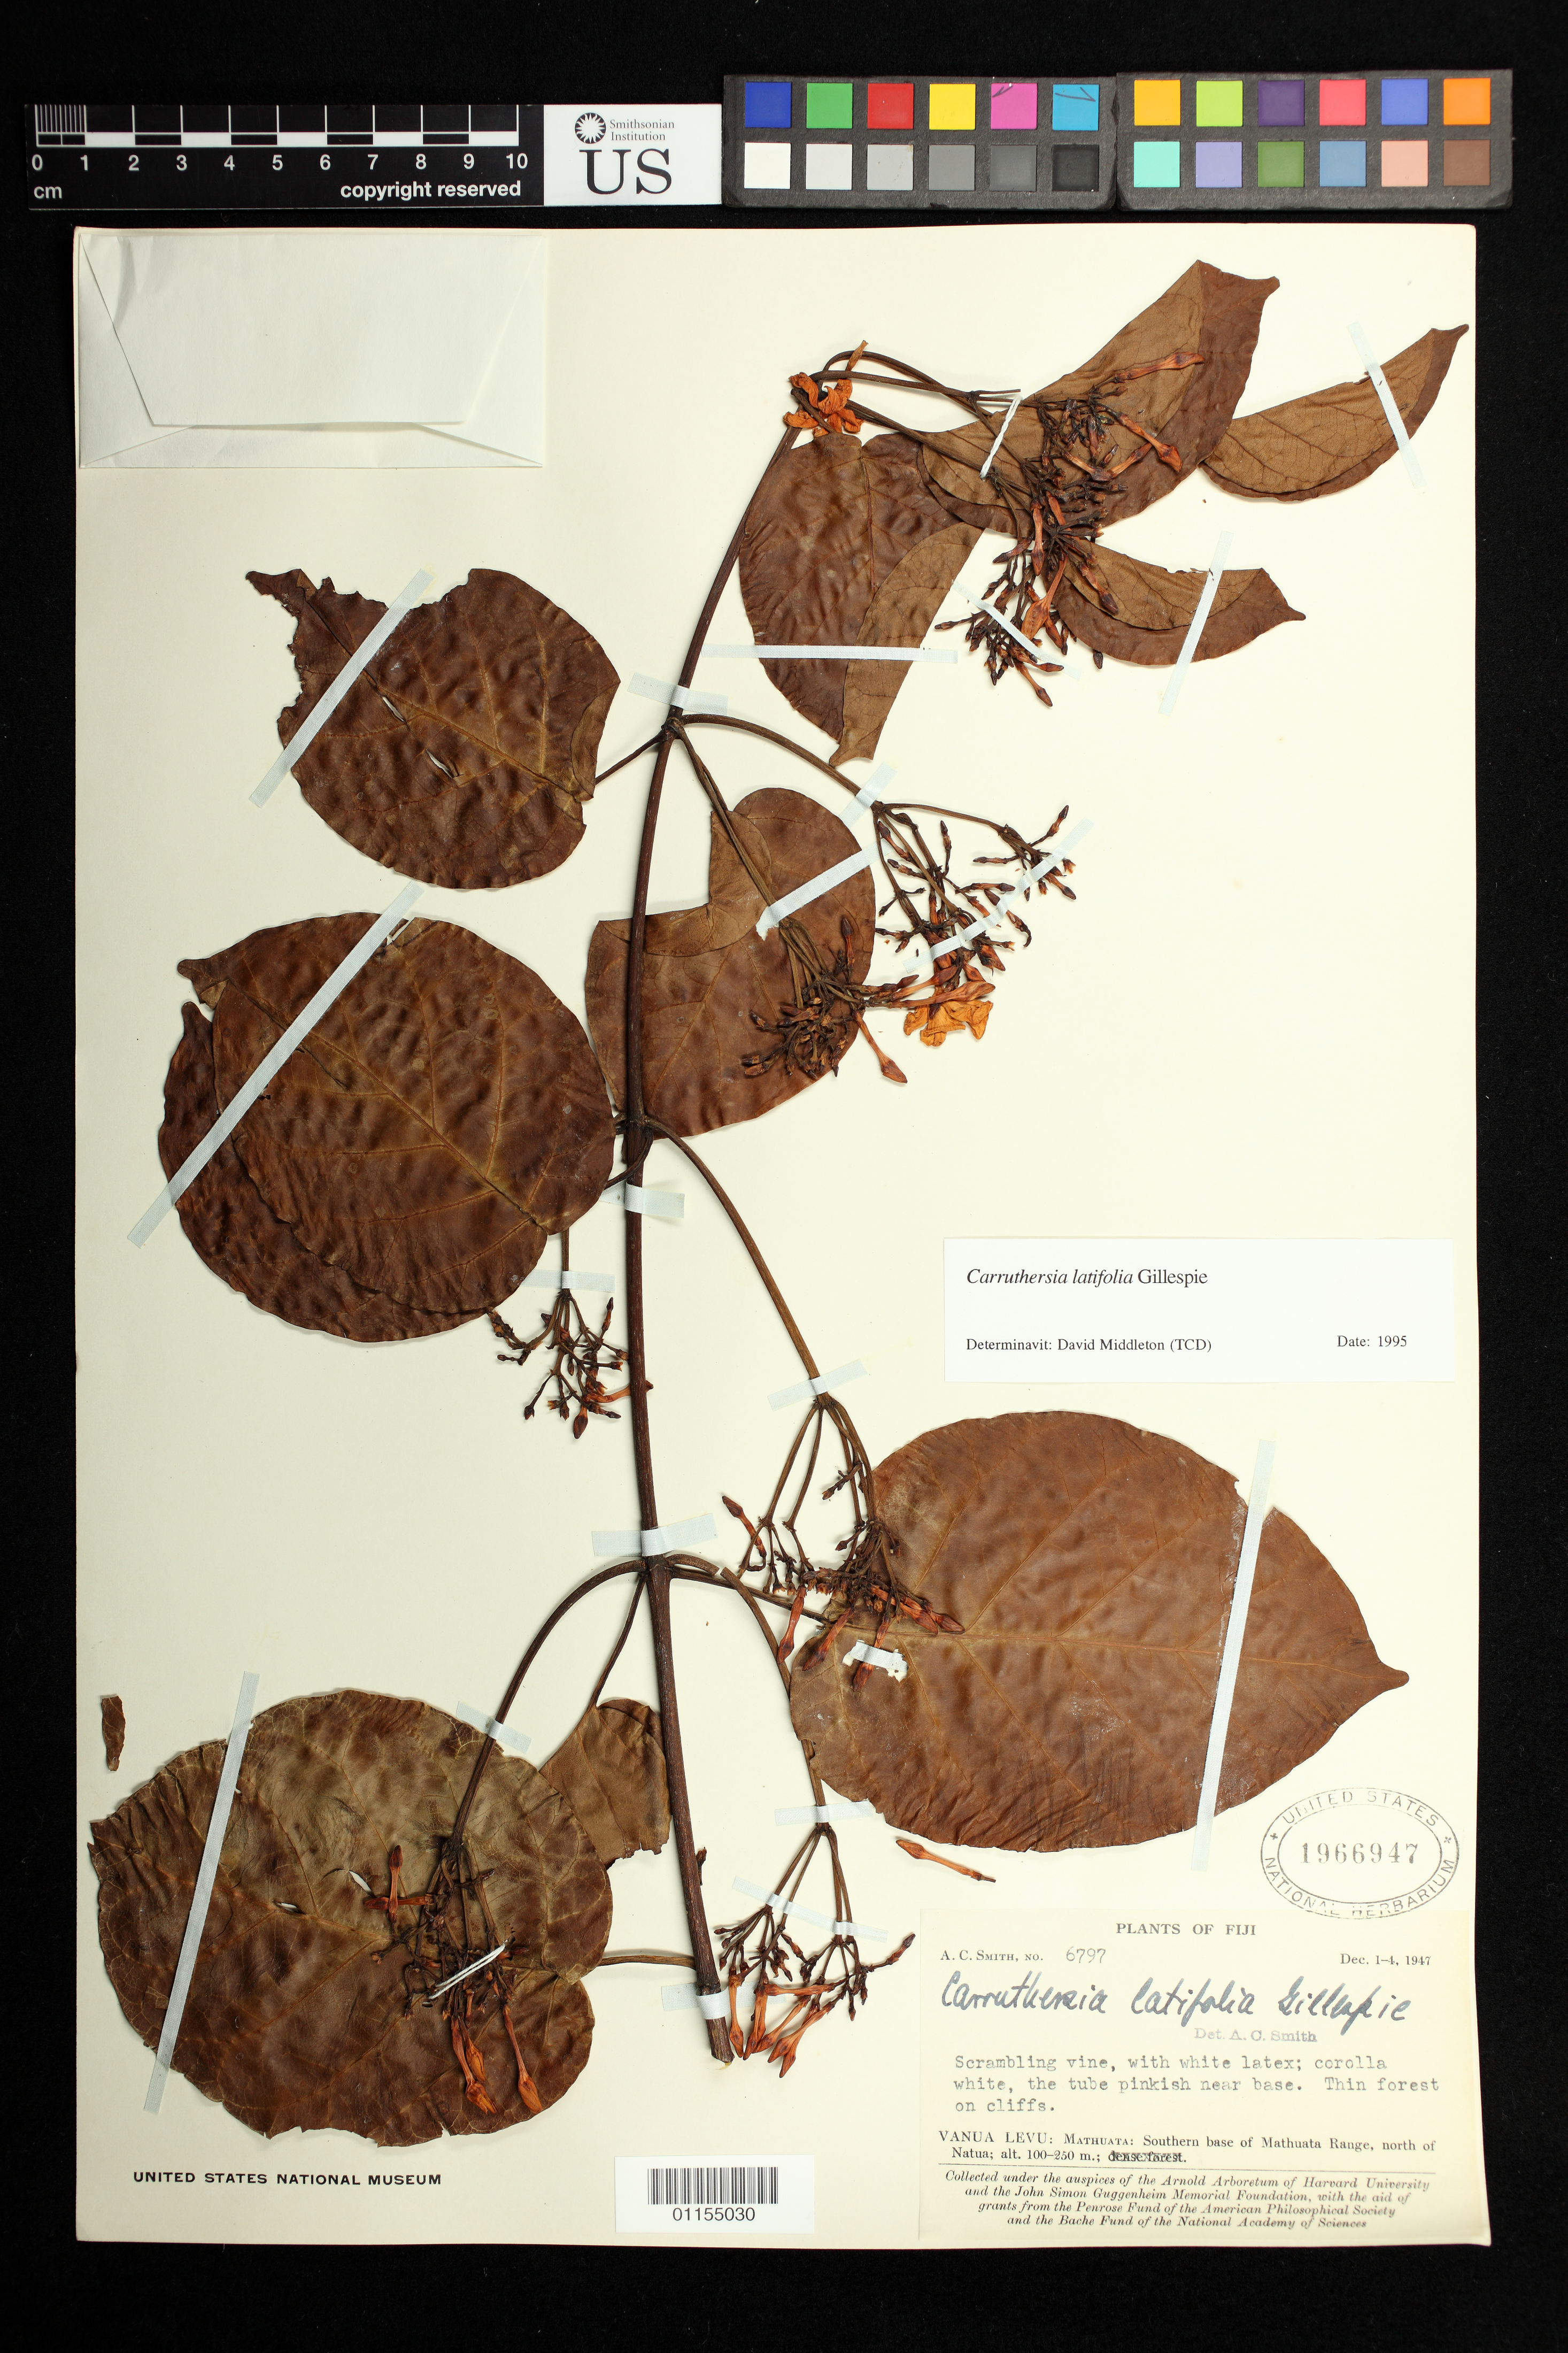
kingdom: Plantae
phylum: Tracheophyta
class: Magnoliopsida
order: Gentianales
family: Apocynaceae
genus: Carruthersia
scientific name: Carruthersia latifolia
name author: Gillespie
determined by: Middleton, D. J.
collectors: A. C. Smith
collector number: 6797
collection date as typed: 01 Dec 1947 to 04 Dec 1947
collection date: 1947-12-01/1947-12-04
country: Fiji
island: Vanua Levu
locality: Vanua Levu: Mathuata: Southern base of Mathuata Range, north of Natua.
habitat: Thin forest on cliffs.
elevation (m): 100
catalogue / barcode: US 1966947